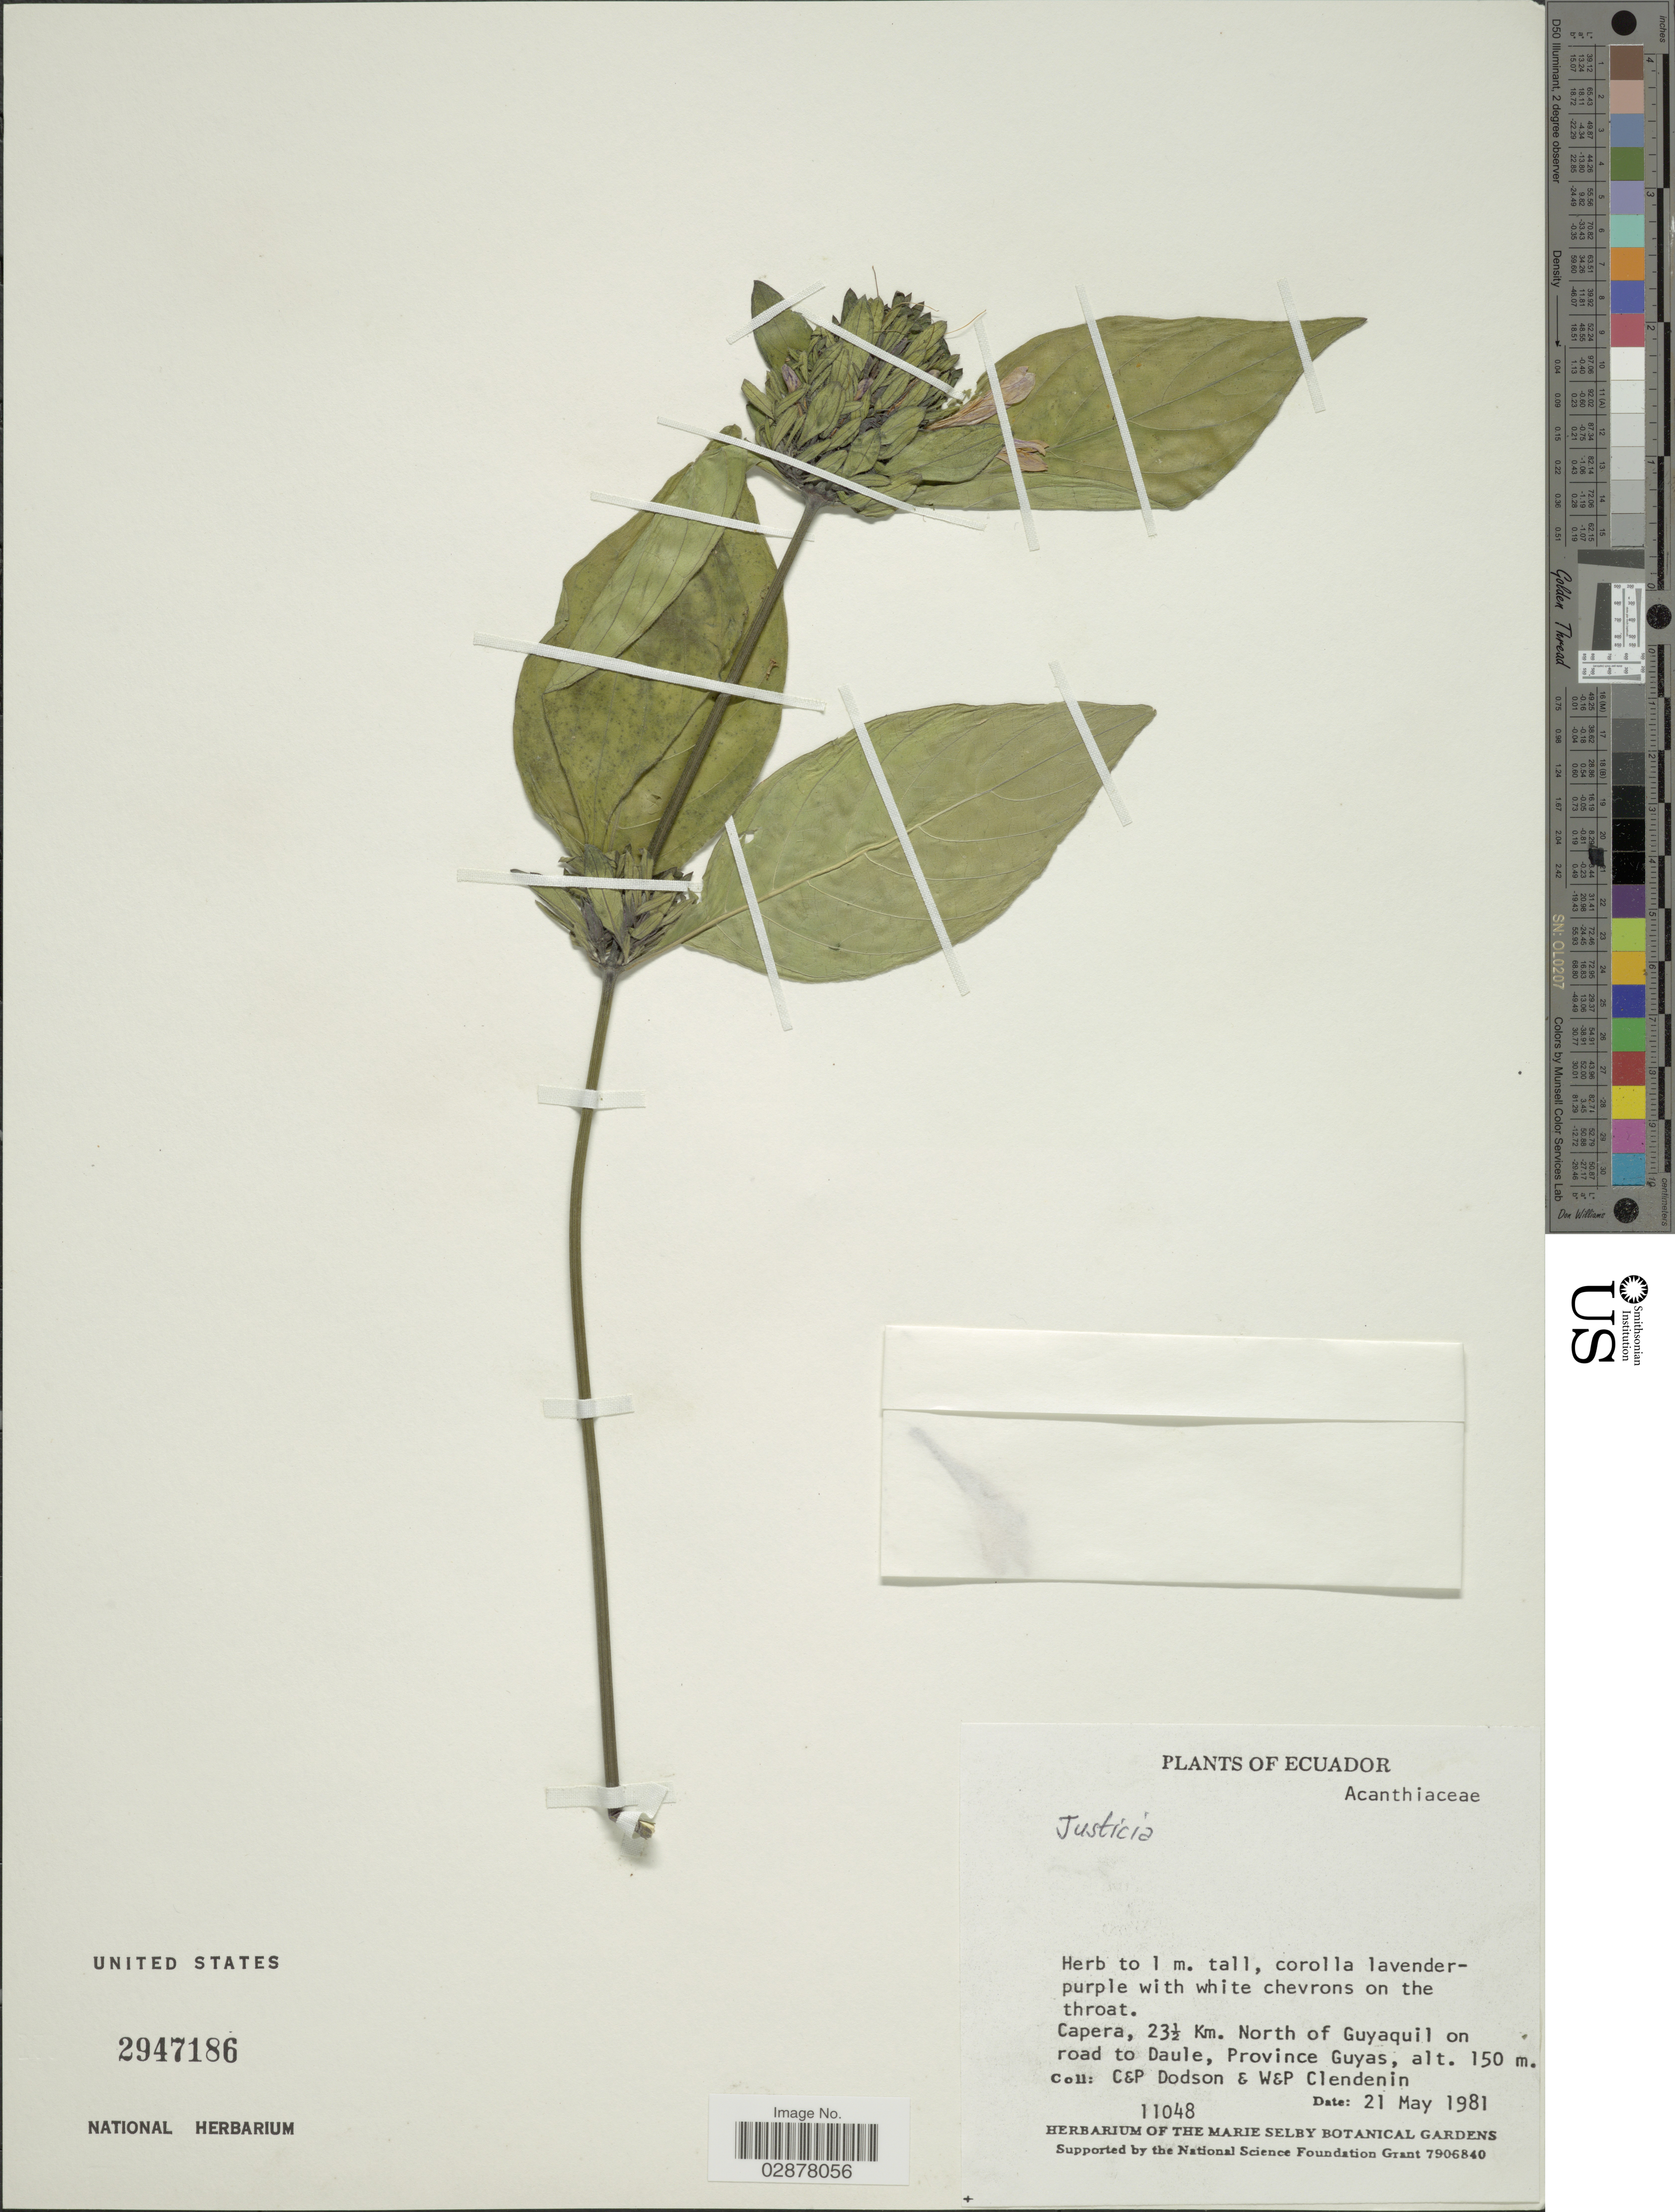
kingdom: Plantae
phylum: Tracheophyta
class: Magnoliopsida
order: Lamiales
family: Acanthaceae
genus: Justicia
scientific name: Justicia carthaginensis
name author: Jacq.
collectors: C. Dodson, P. Dodson, W. Clendenin & P. Clendenin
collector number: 11048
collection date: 1981-05-21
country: Ecuador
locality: Capera, 23 1/2 Km. North of Guyaquil on road to Daule, Province Guyas.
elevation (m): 150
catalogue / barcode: US 2947186